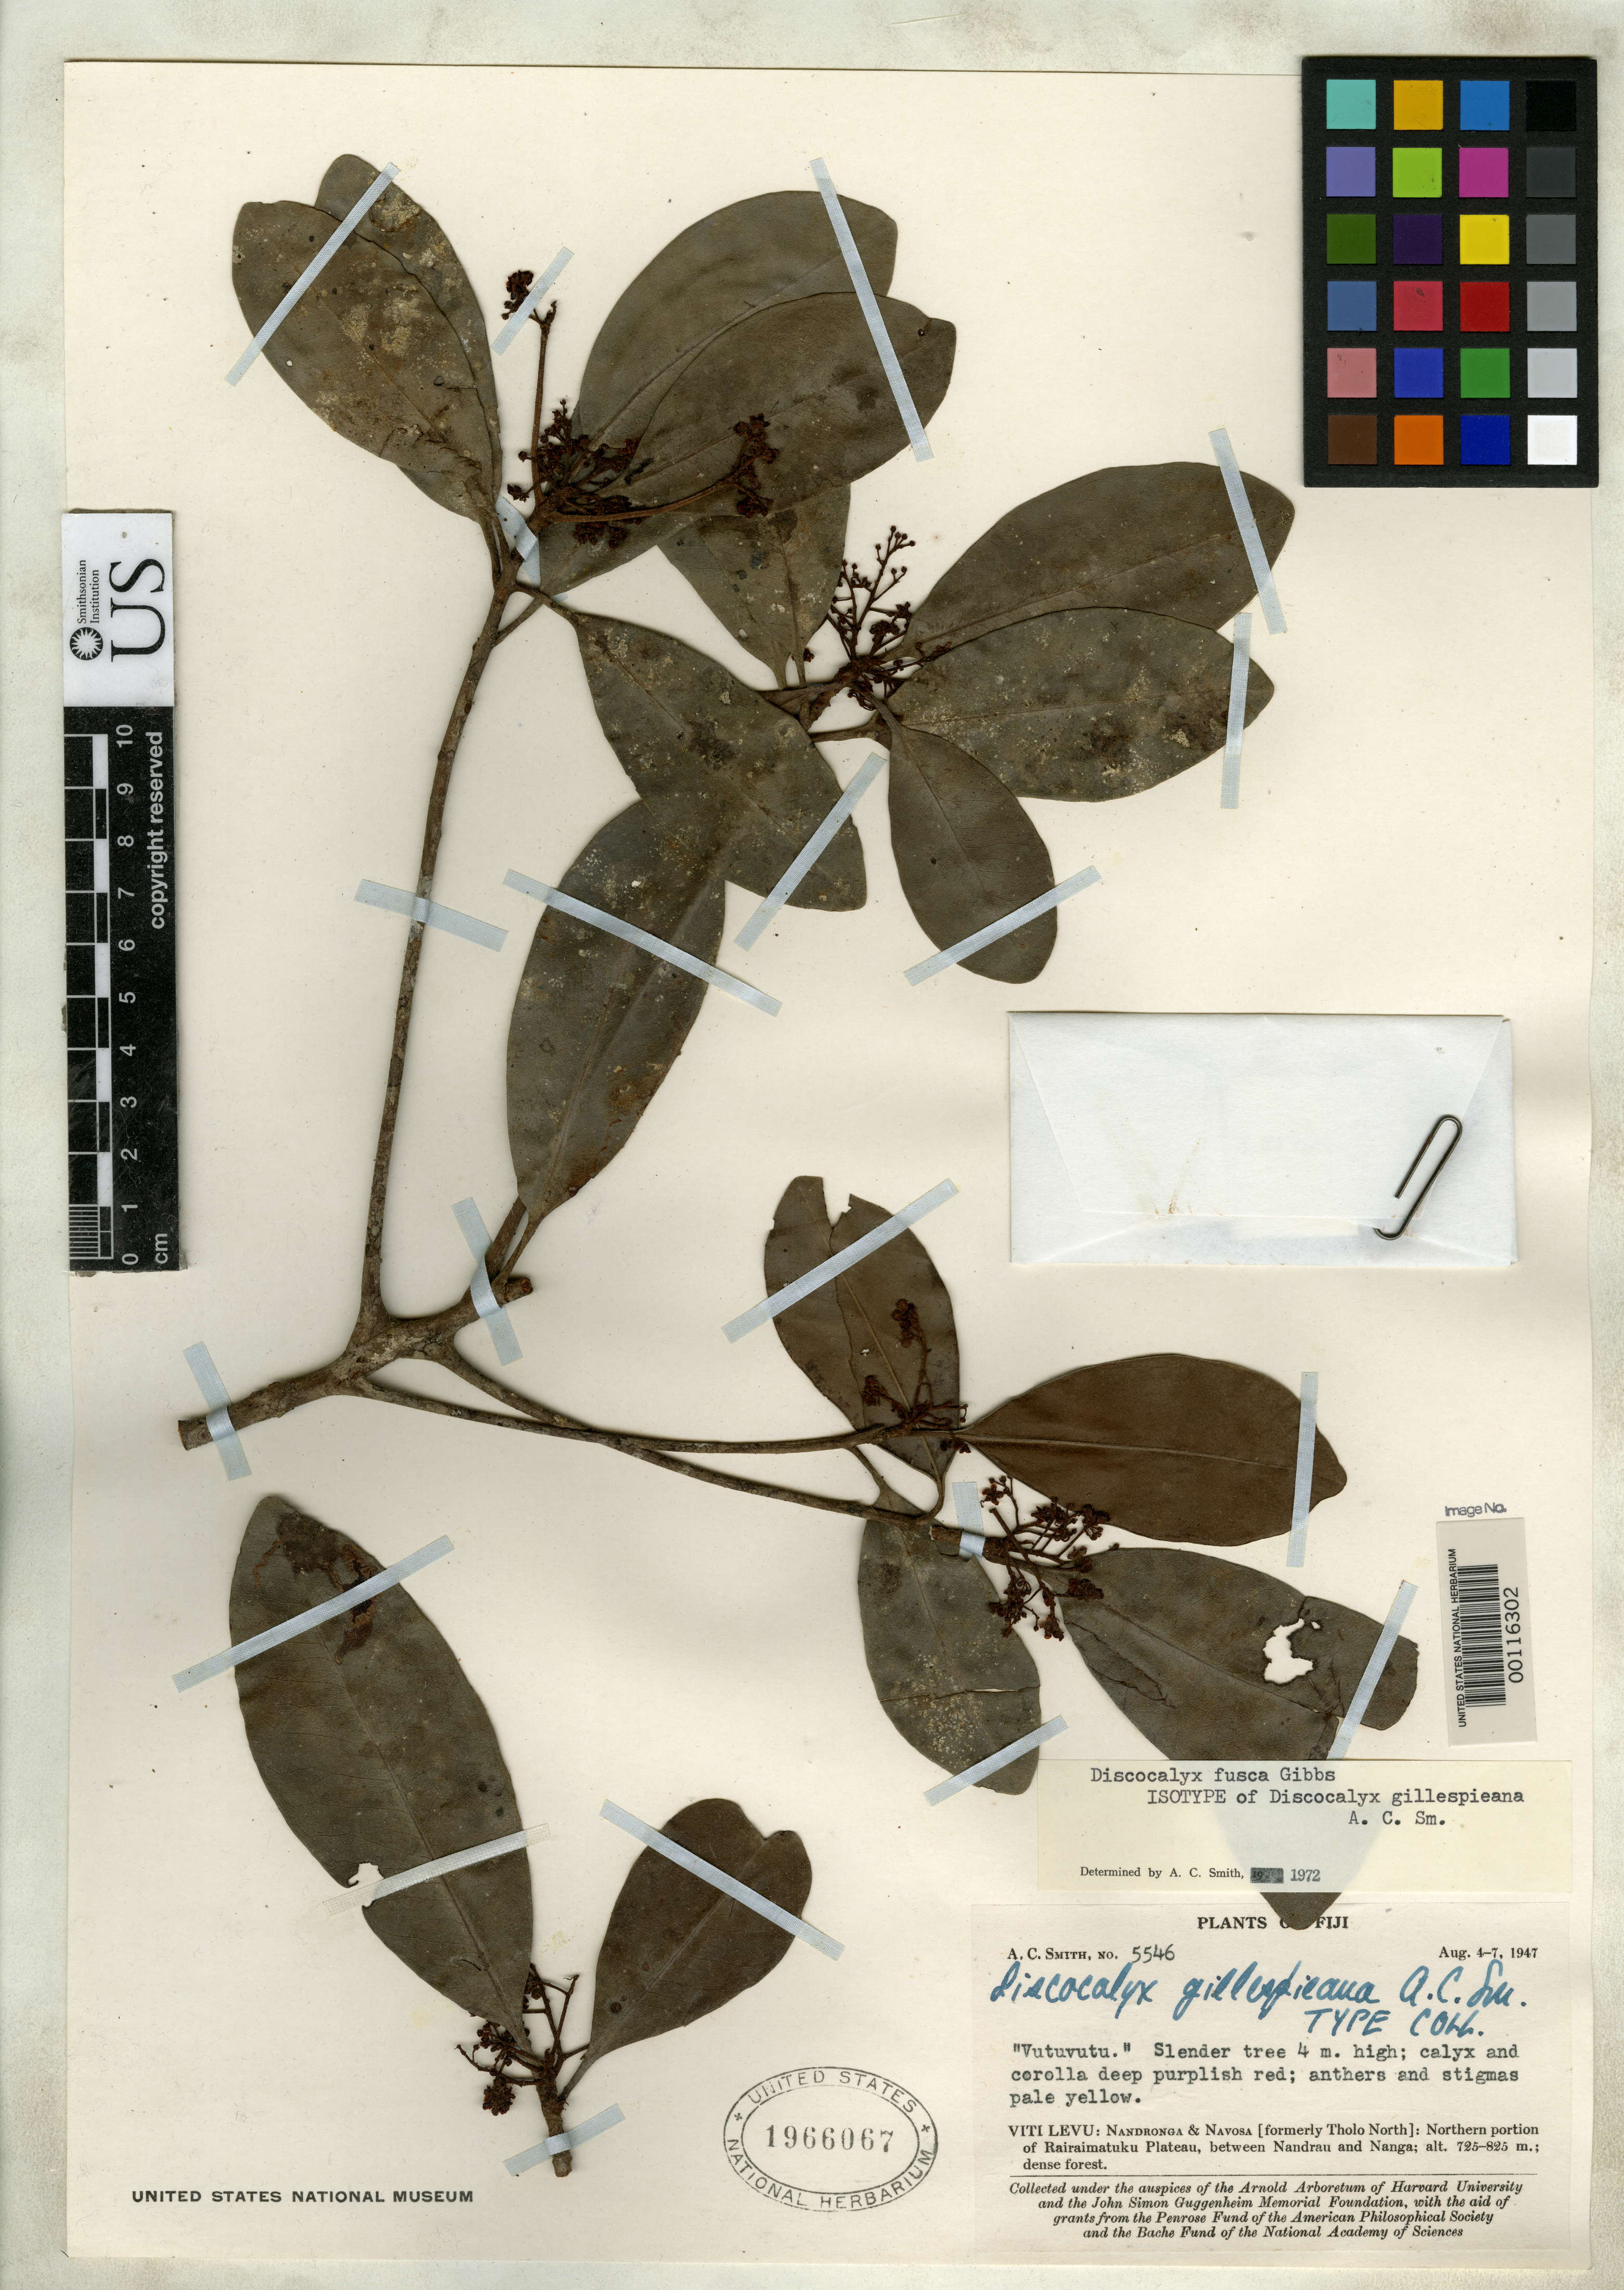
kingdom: Plantae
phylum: Tracheophyta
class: Magnoliopsida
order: Ericales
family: Primulaceae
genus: Discocalyx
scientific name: Discocalyx gillespieana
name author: A.C. Sm.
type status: Isotype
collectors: A. C. Smith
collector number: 5546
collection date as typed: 07 Aug 1947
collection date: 1947-08-07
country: Fiji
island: Viti Levu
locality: Nandronga & Navosa, N portion of Rairaimatuku Plateau, between Nandrau & Nanga. [Viti Levu Group]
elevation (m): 725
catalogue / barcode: US 1966067